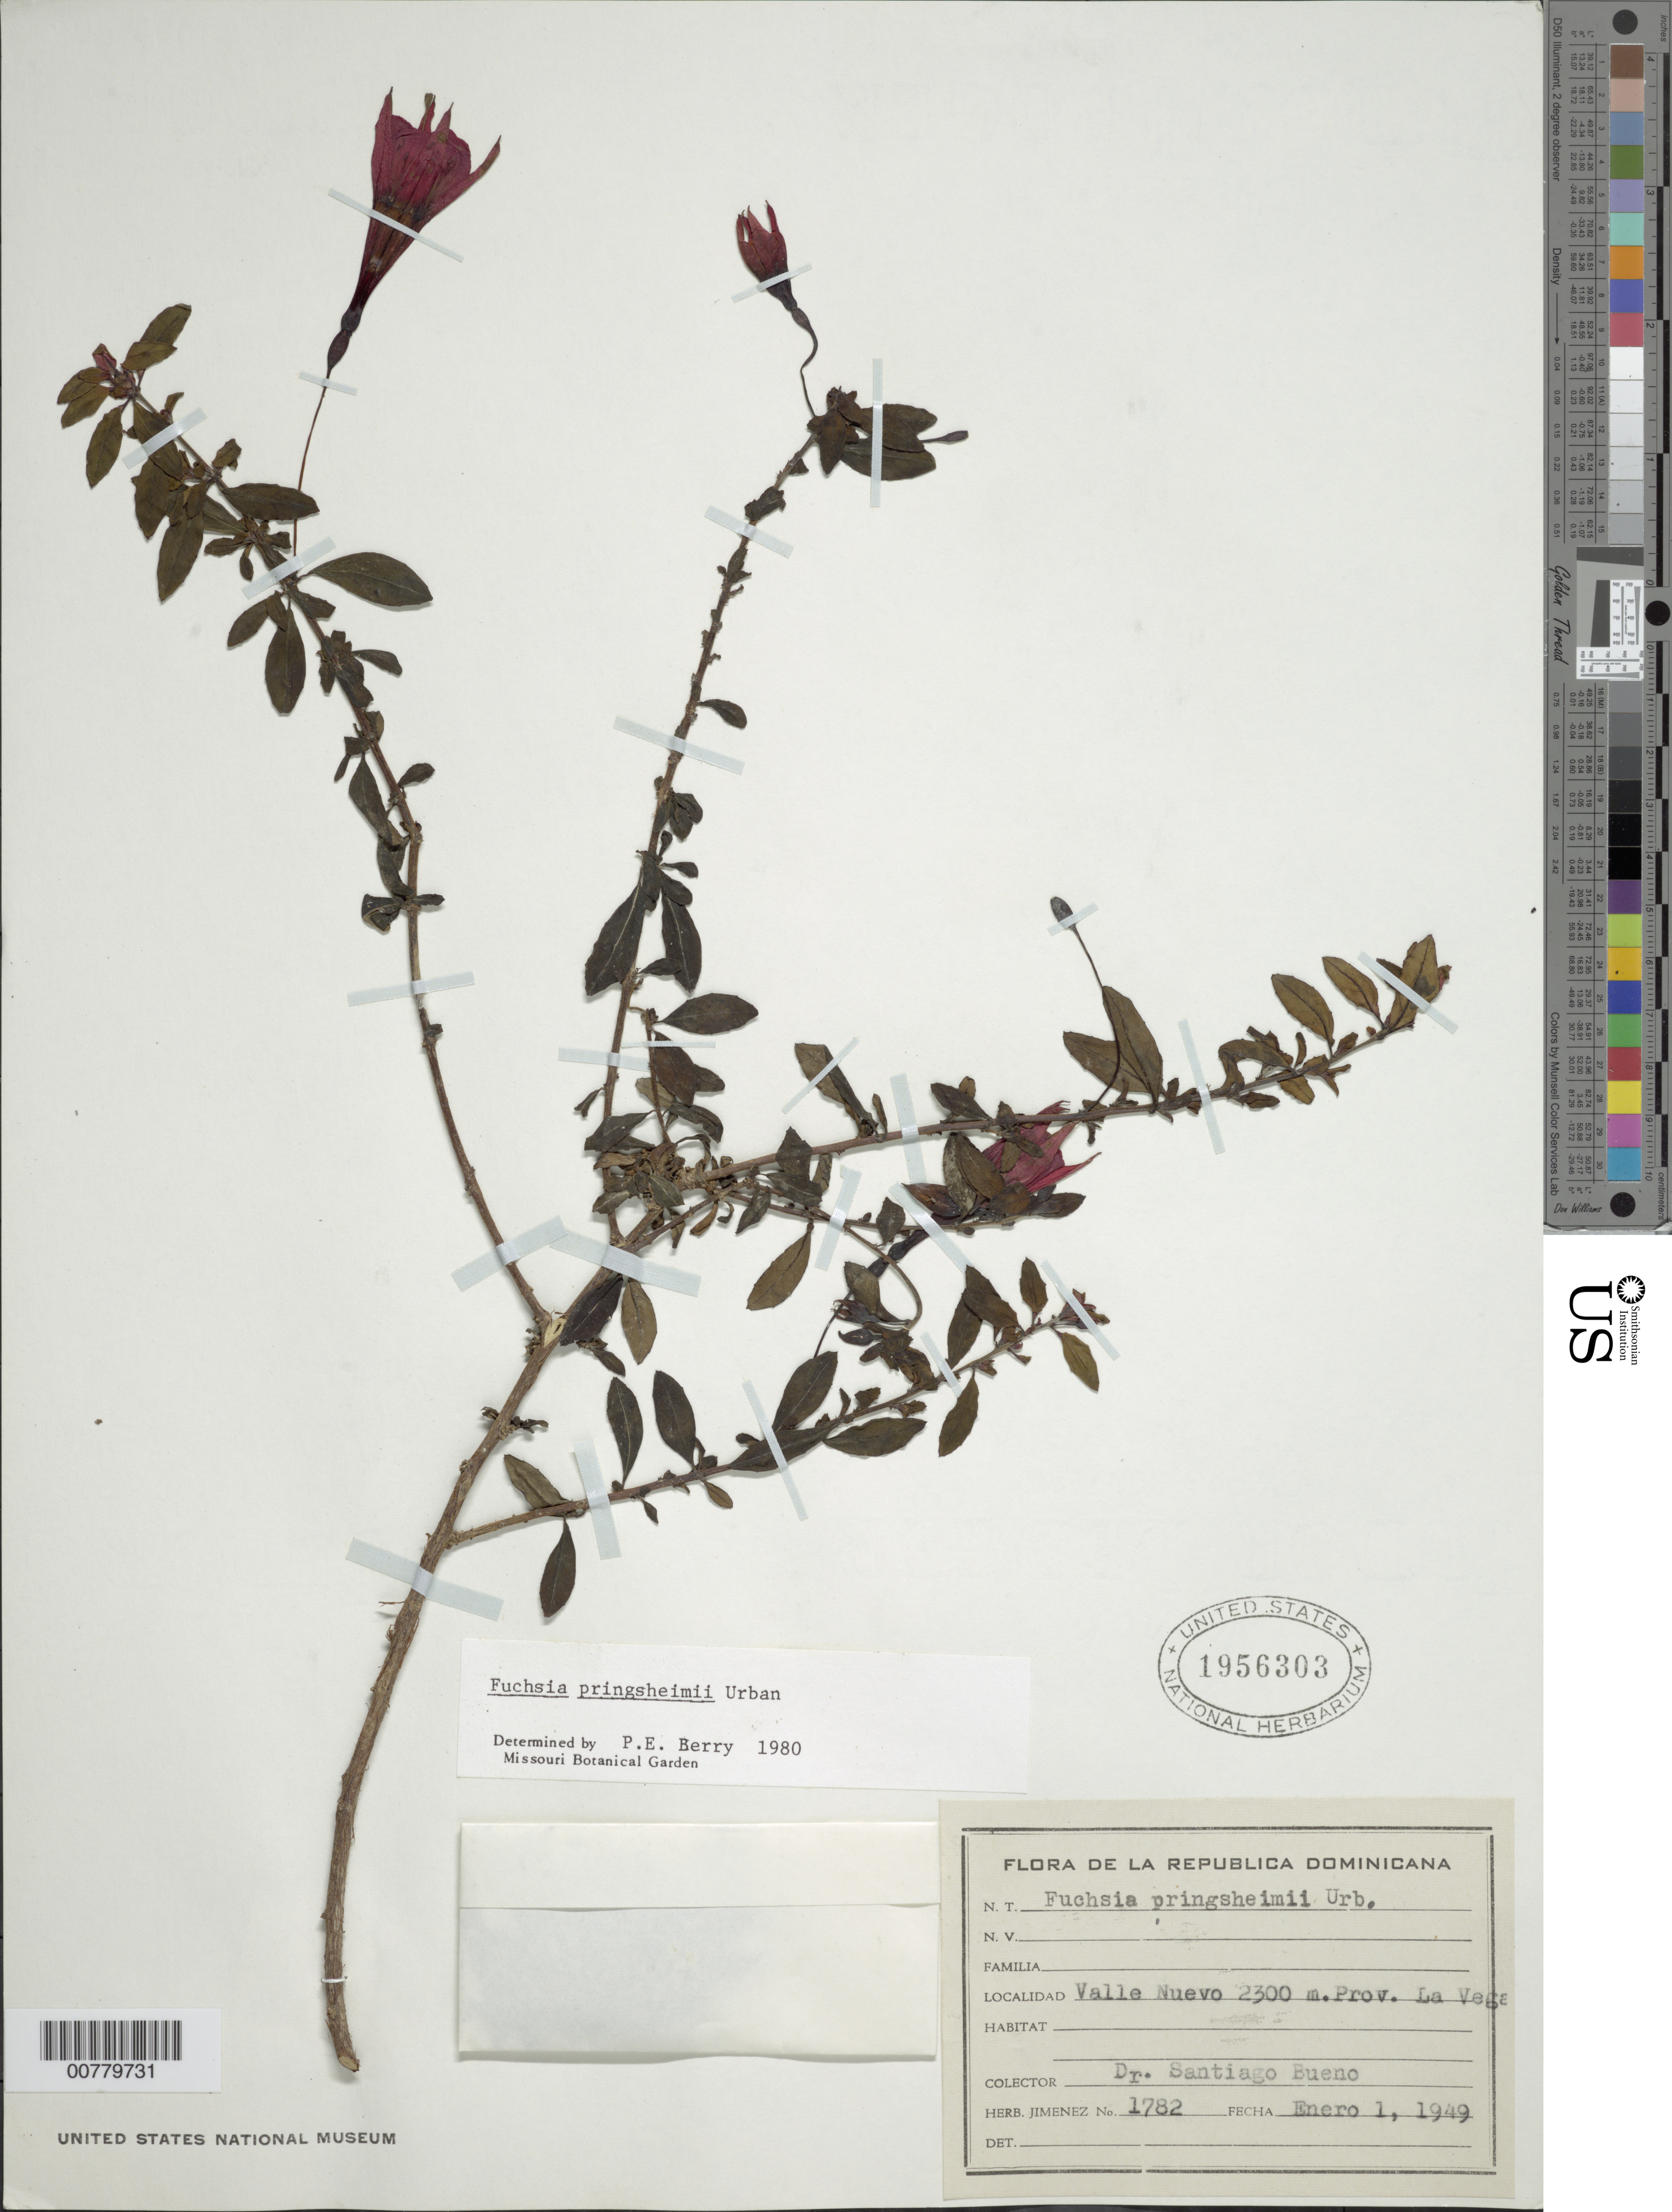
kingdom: Plantae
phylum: Tracheophyta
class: Magnoliopsida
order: Myrtales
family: Onagraceae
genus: Fuchsia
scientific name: Fuchsia triphylla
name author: L.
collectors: S. Bueno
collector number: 1782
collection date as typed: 01 Jan 1949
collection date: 1949-01-01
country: Dominican Republic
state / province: La Vega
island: Hispaniola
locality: Valle Nuevo.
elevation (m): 2300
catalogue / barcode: US 1956303